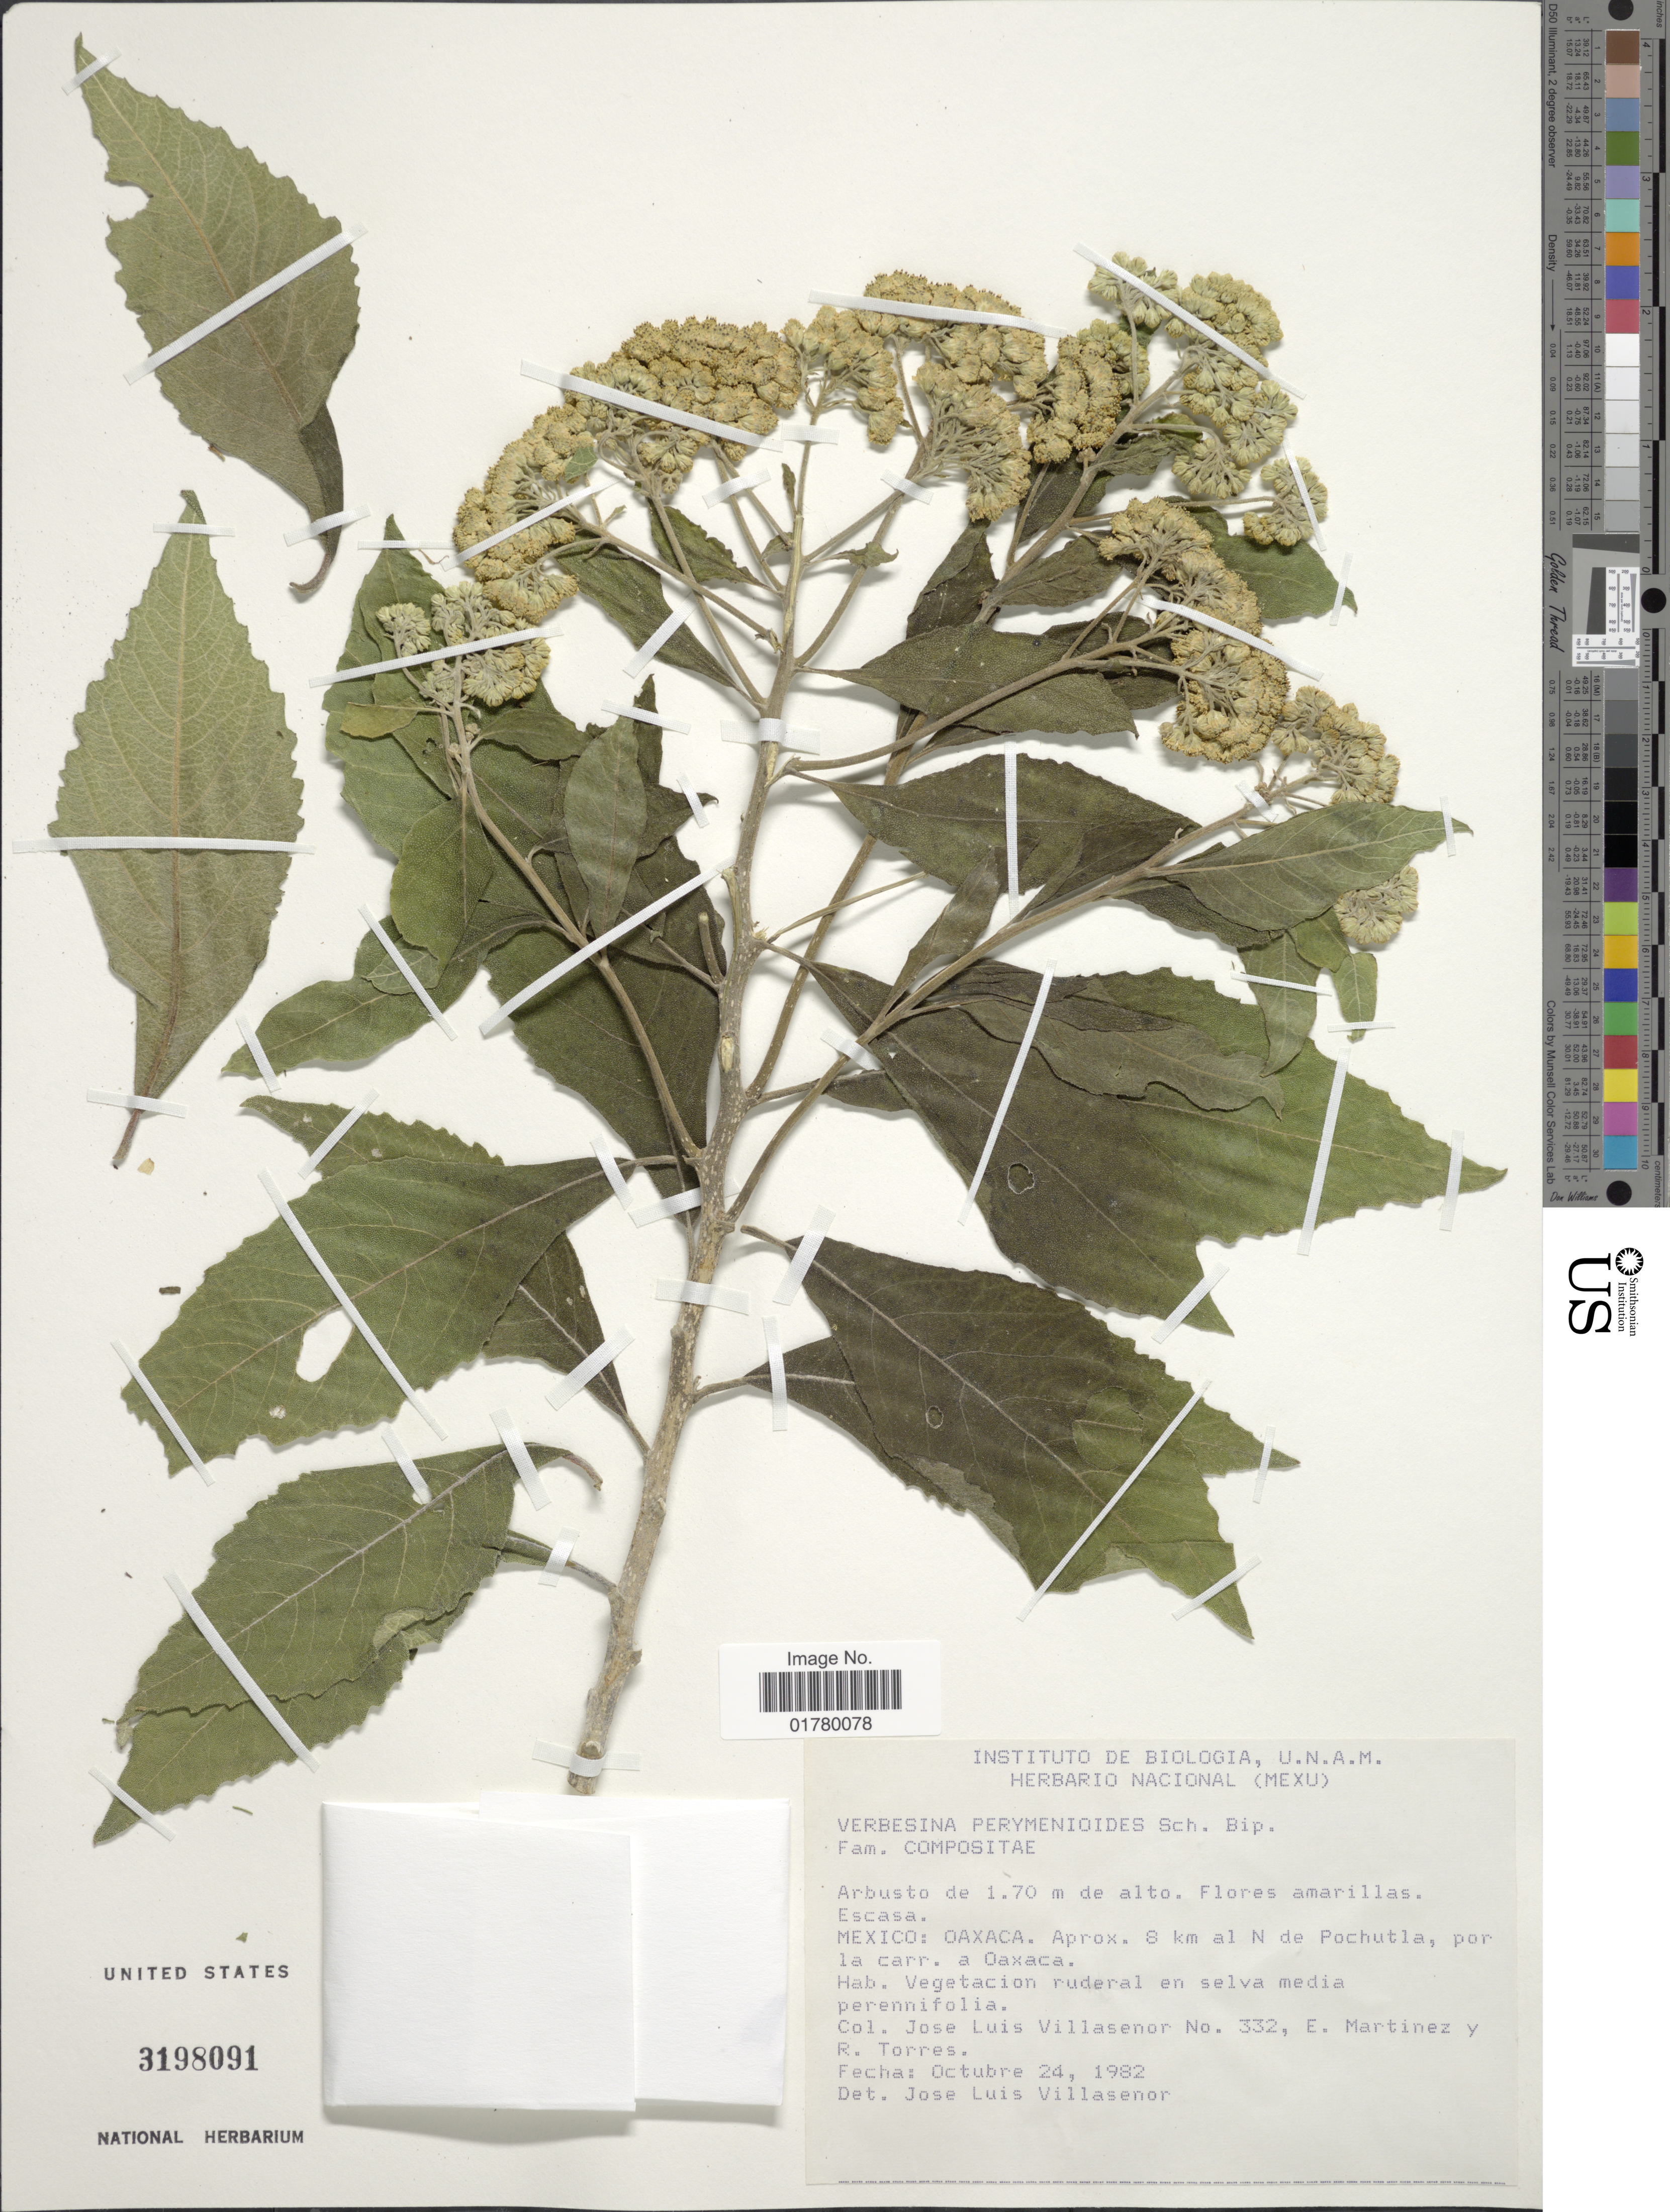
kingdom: Plantae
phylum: Tracheophyta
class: Magnoliopsida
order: Asterales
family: Asteraceae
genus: Verbesina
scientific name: Verbesina perymenioides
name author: Sch. Bip. ex Klatt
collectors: J. L. Villasenor, E. Martínez & R. Torres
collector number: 332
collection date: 1982-10-24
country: Mexico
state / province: Oaxaca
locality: Aprox. 8 km al N de Pochutla, por la carr. a Oaxaca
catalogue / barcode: US 3198091